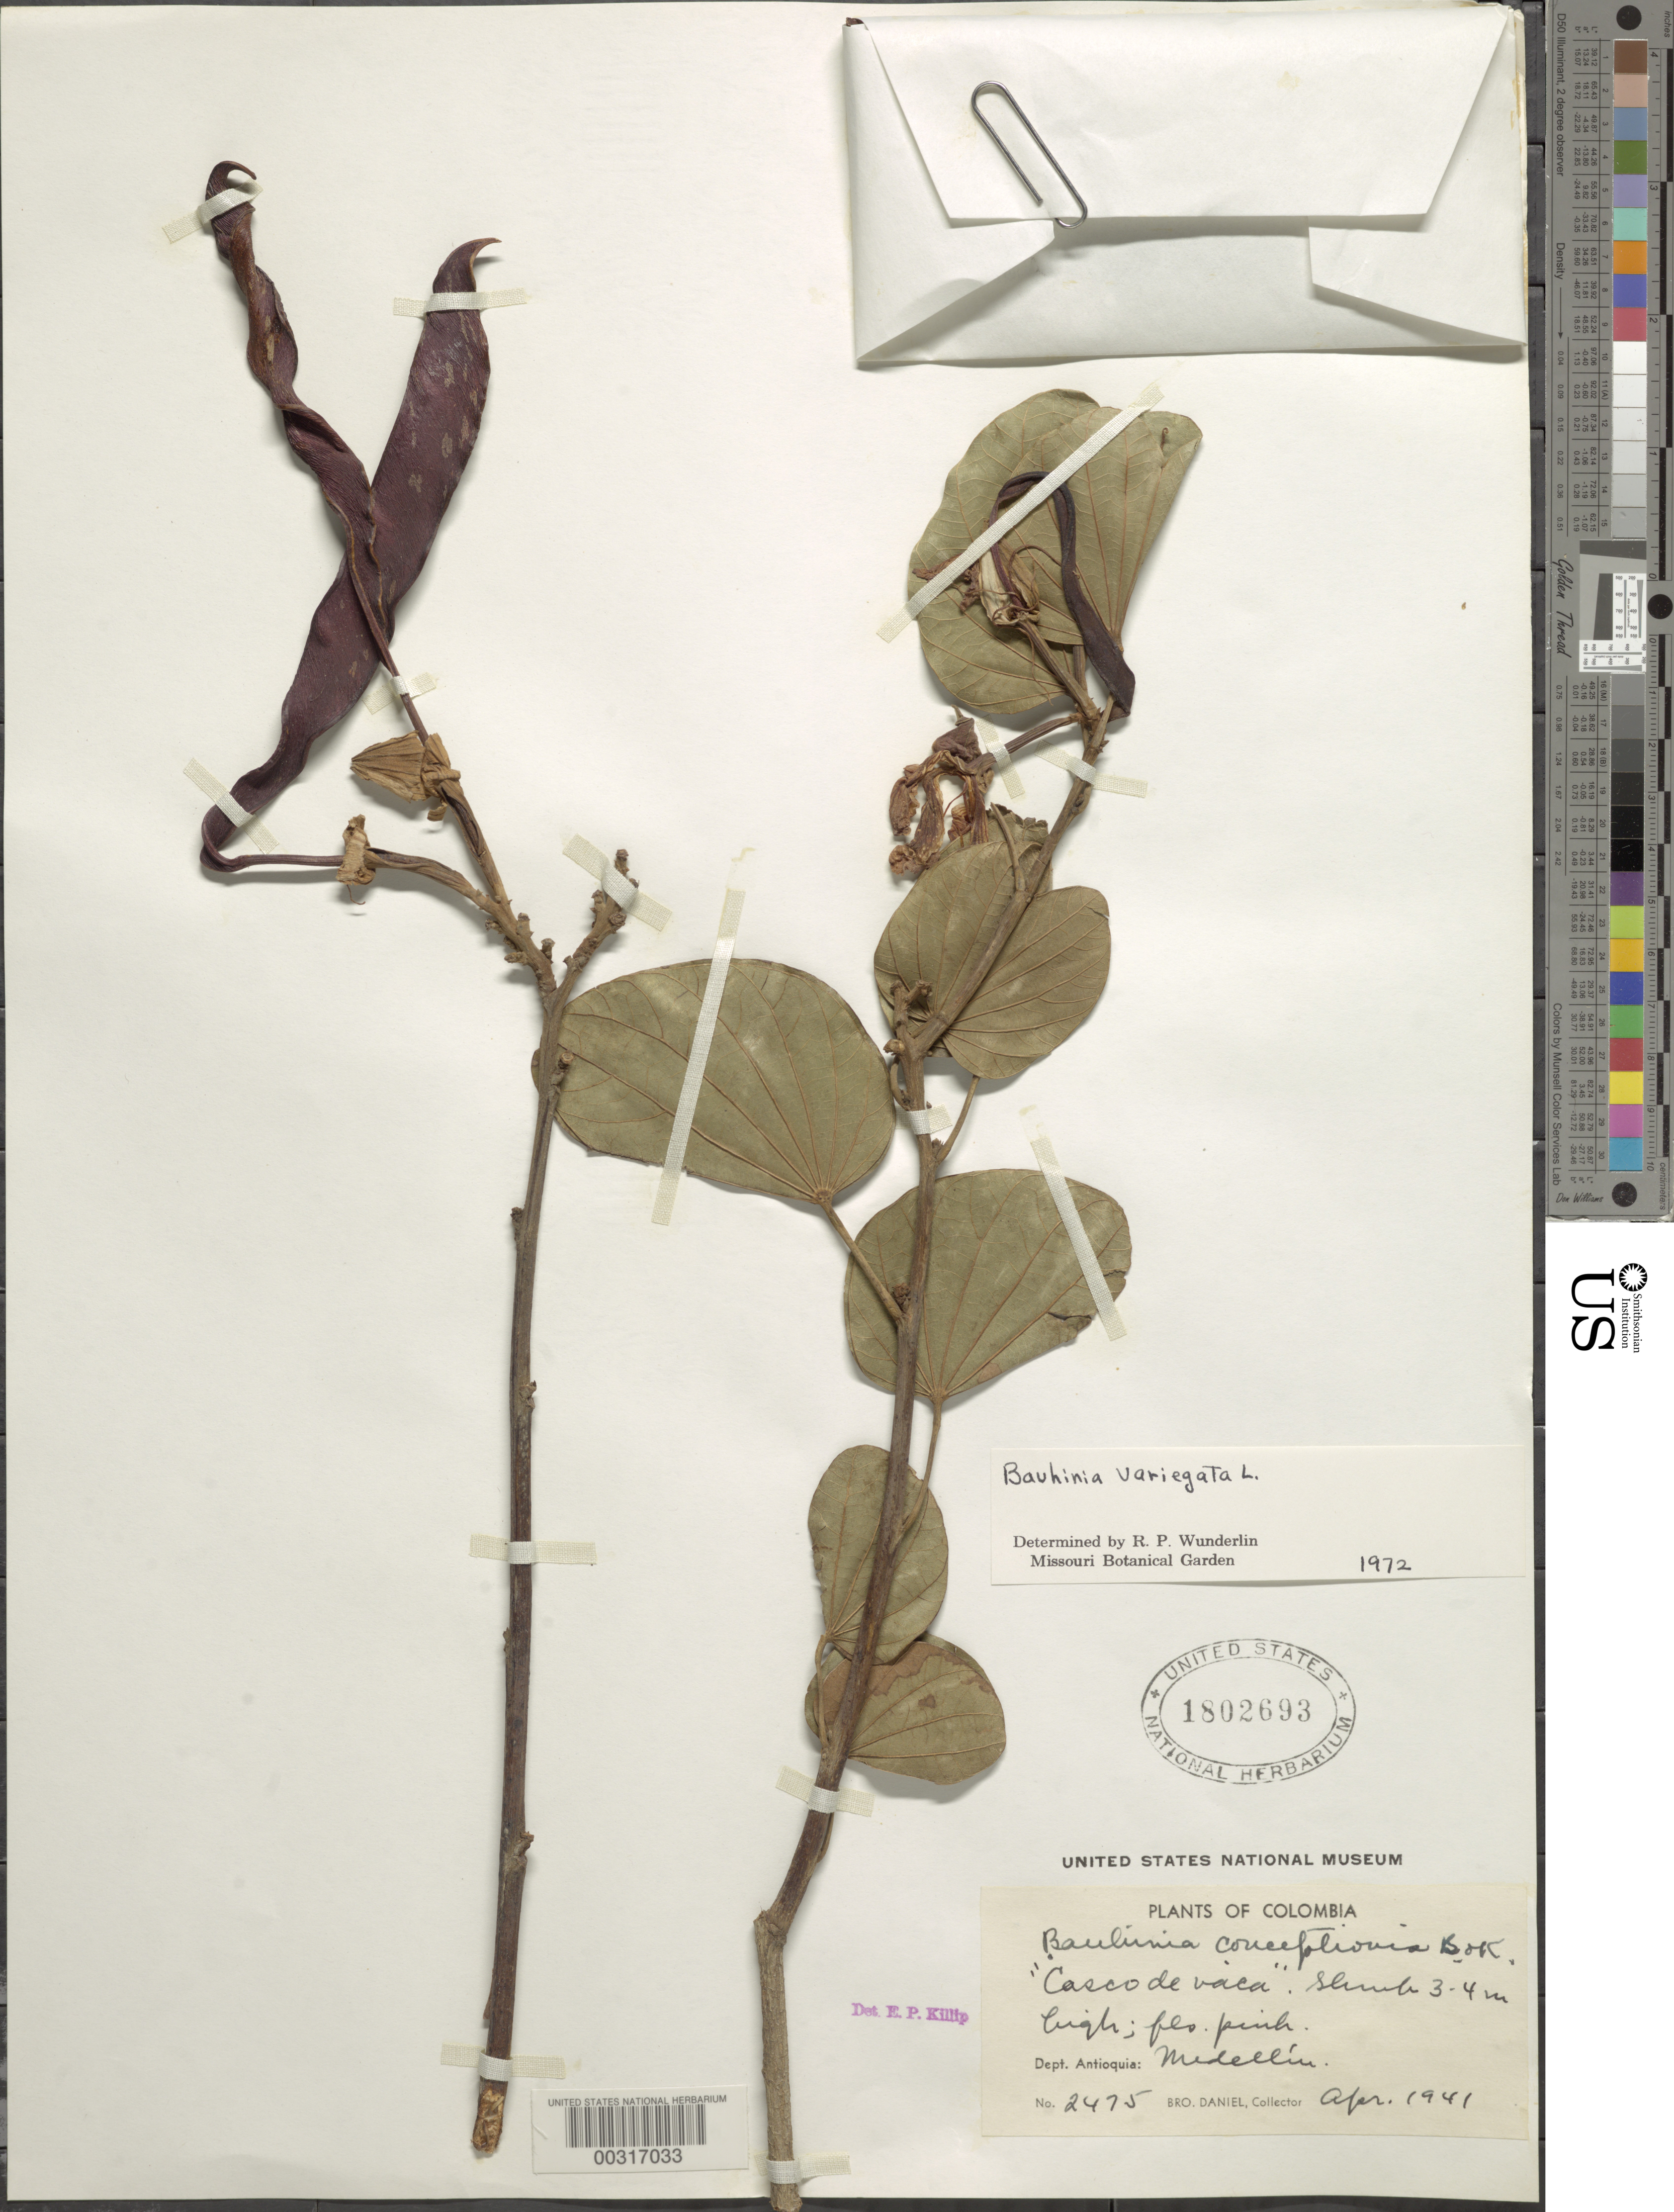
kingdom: Plantae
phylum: Tracheophyta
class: Magnoliopsida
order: Fabales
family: Fabaceae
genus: Bauhinia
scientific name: Bauhinia variegata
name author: L.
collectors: Bro. Daniel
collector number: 2475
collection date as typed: Apr 1941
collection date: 1941-04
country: Colombia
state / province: Antioquia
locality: Medellin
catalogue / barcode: US 1802693